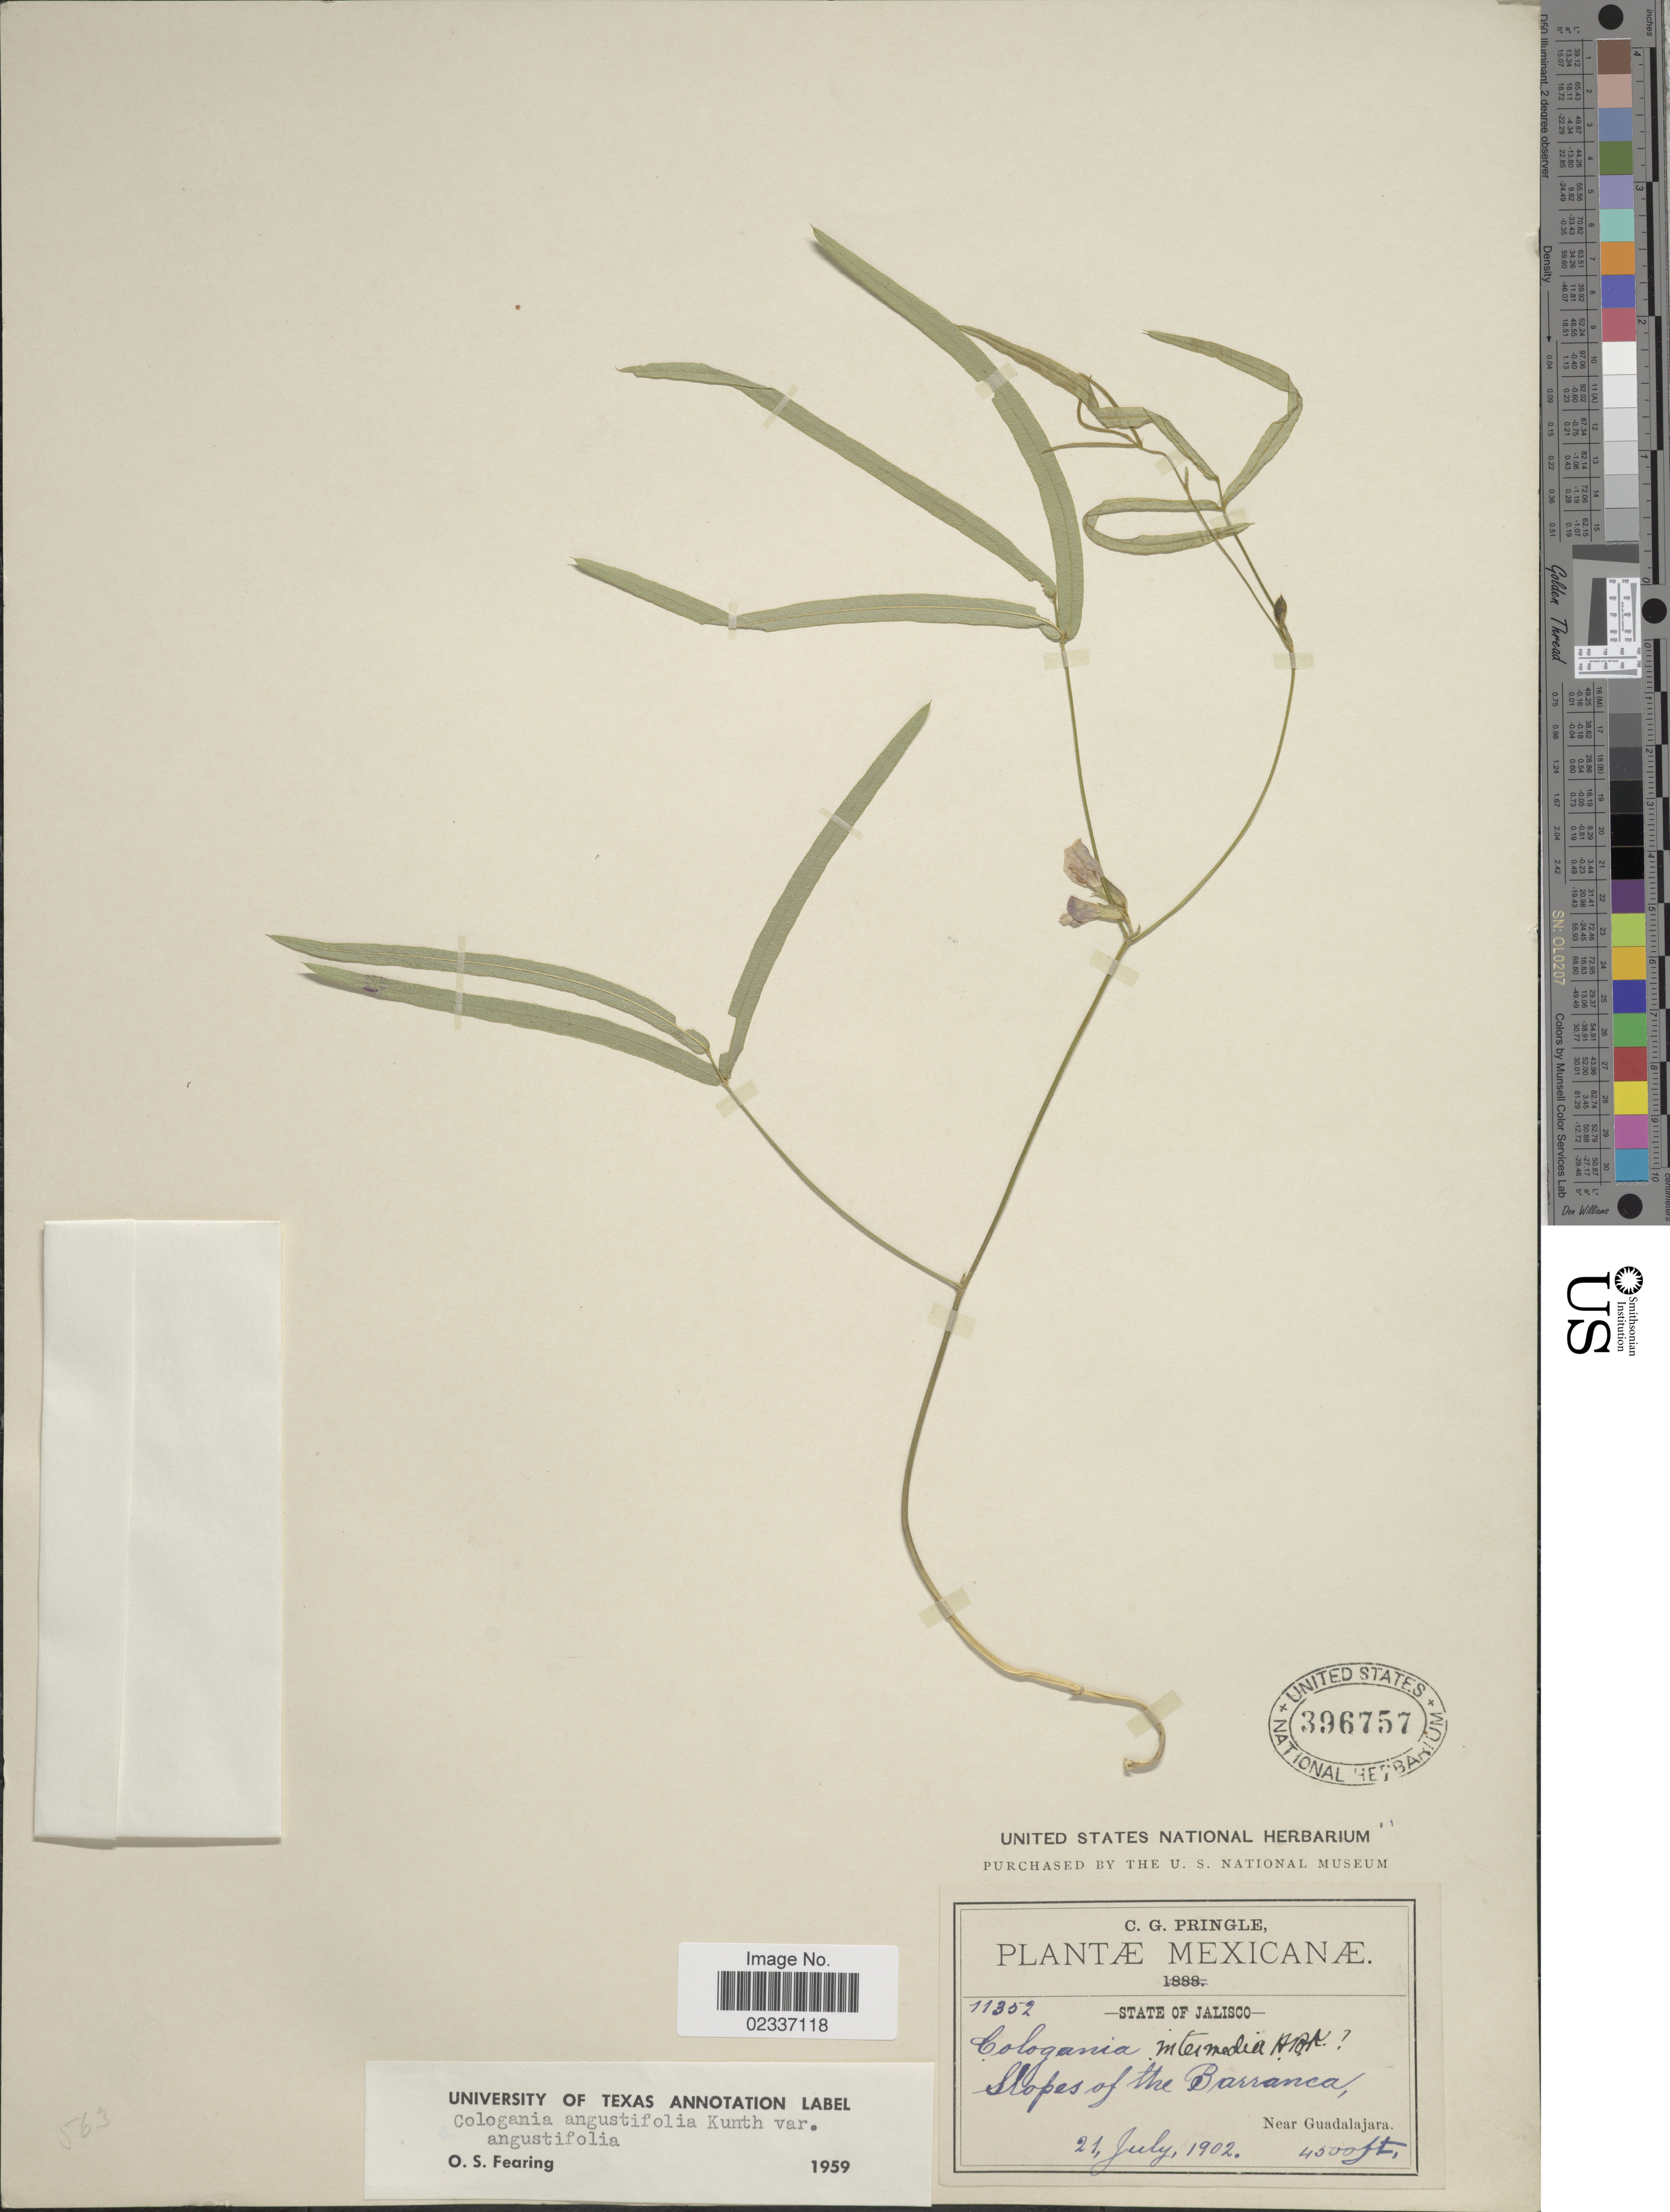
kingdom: Plantae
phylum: Tracheophyta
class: Magnoliopsida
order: Fabales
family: Fabaceae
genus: Cologania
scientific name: Cologania angustifolia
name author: Kunth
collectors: C. G. Pringle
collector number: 11352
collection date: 1902-07-21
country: Mexico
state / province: Jalisco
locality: Slopes of the Barranca, Near Guadalajara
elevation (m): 1372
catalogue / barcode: US 396757